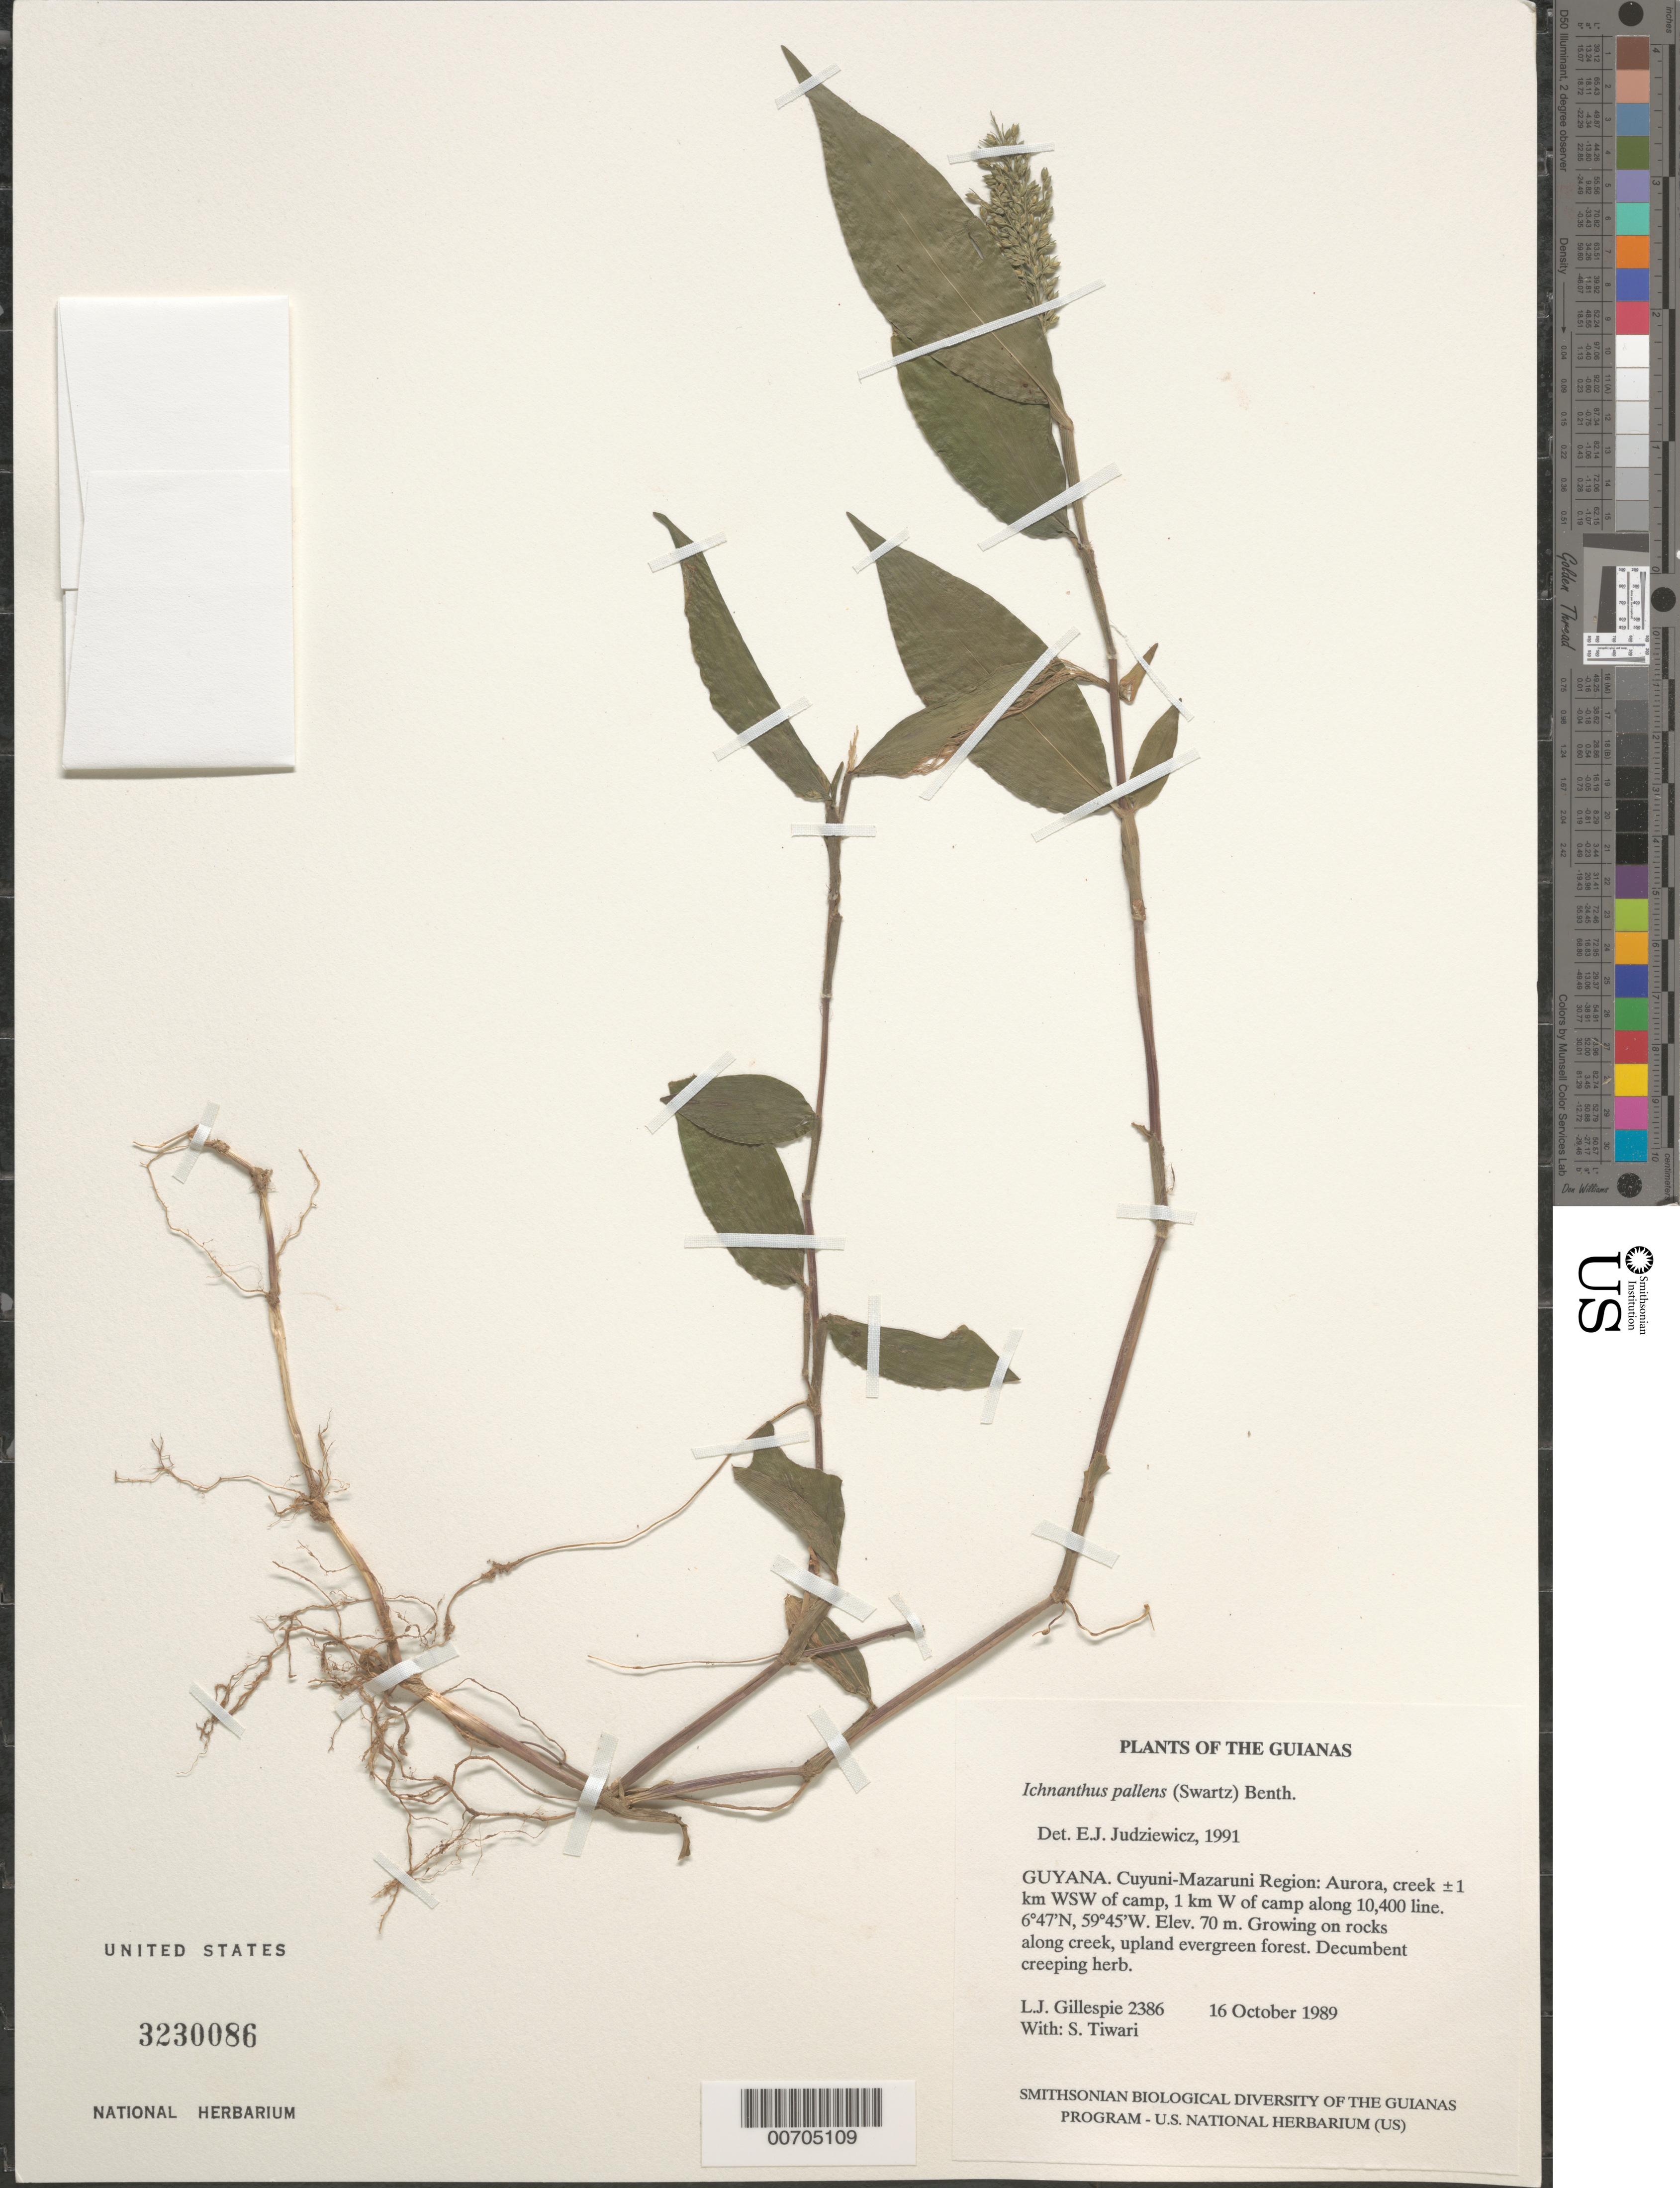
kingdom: Plantae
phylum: Tracheophyta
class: Liliopsida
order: Poales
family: Poaceae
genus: Ichnanthus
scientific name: Ichnanthus pallens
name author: (Sw.) Munro ex Benth.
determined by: Judziewicz, E. J.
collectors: L. J. Gillespie & S. Tiwari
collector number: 2386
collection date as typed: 16 October 1989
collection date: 1989-10-16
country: Guyana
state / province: Cuyuni-Mazaruni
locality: Aurora, creek ±1 km WSW of camp, 1 km W of camp along 10,400 line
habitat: Growing on rocks along creek, upland evergreen forest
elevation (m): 70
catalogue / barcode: US 3230086